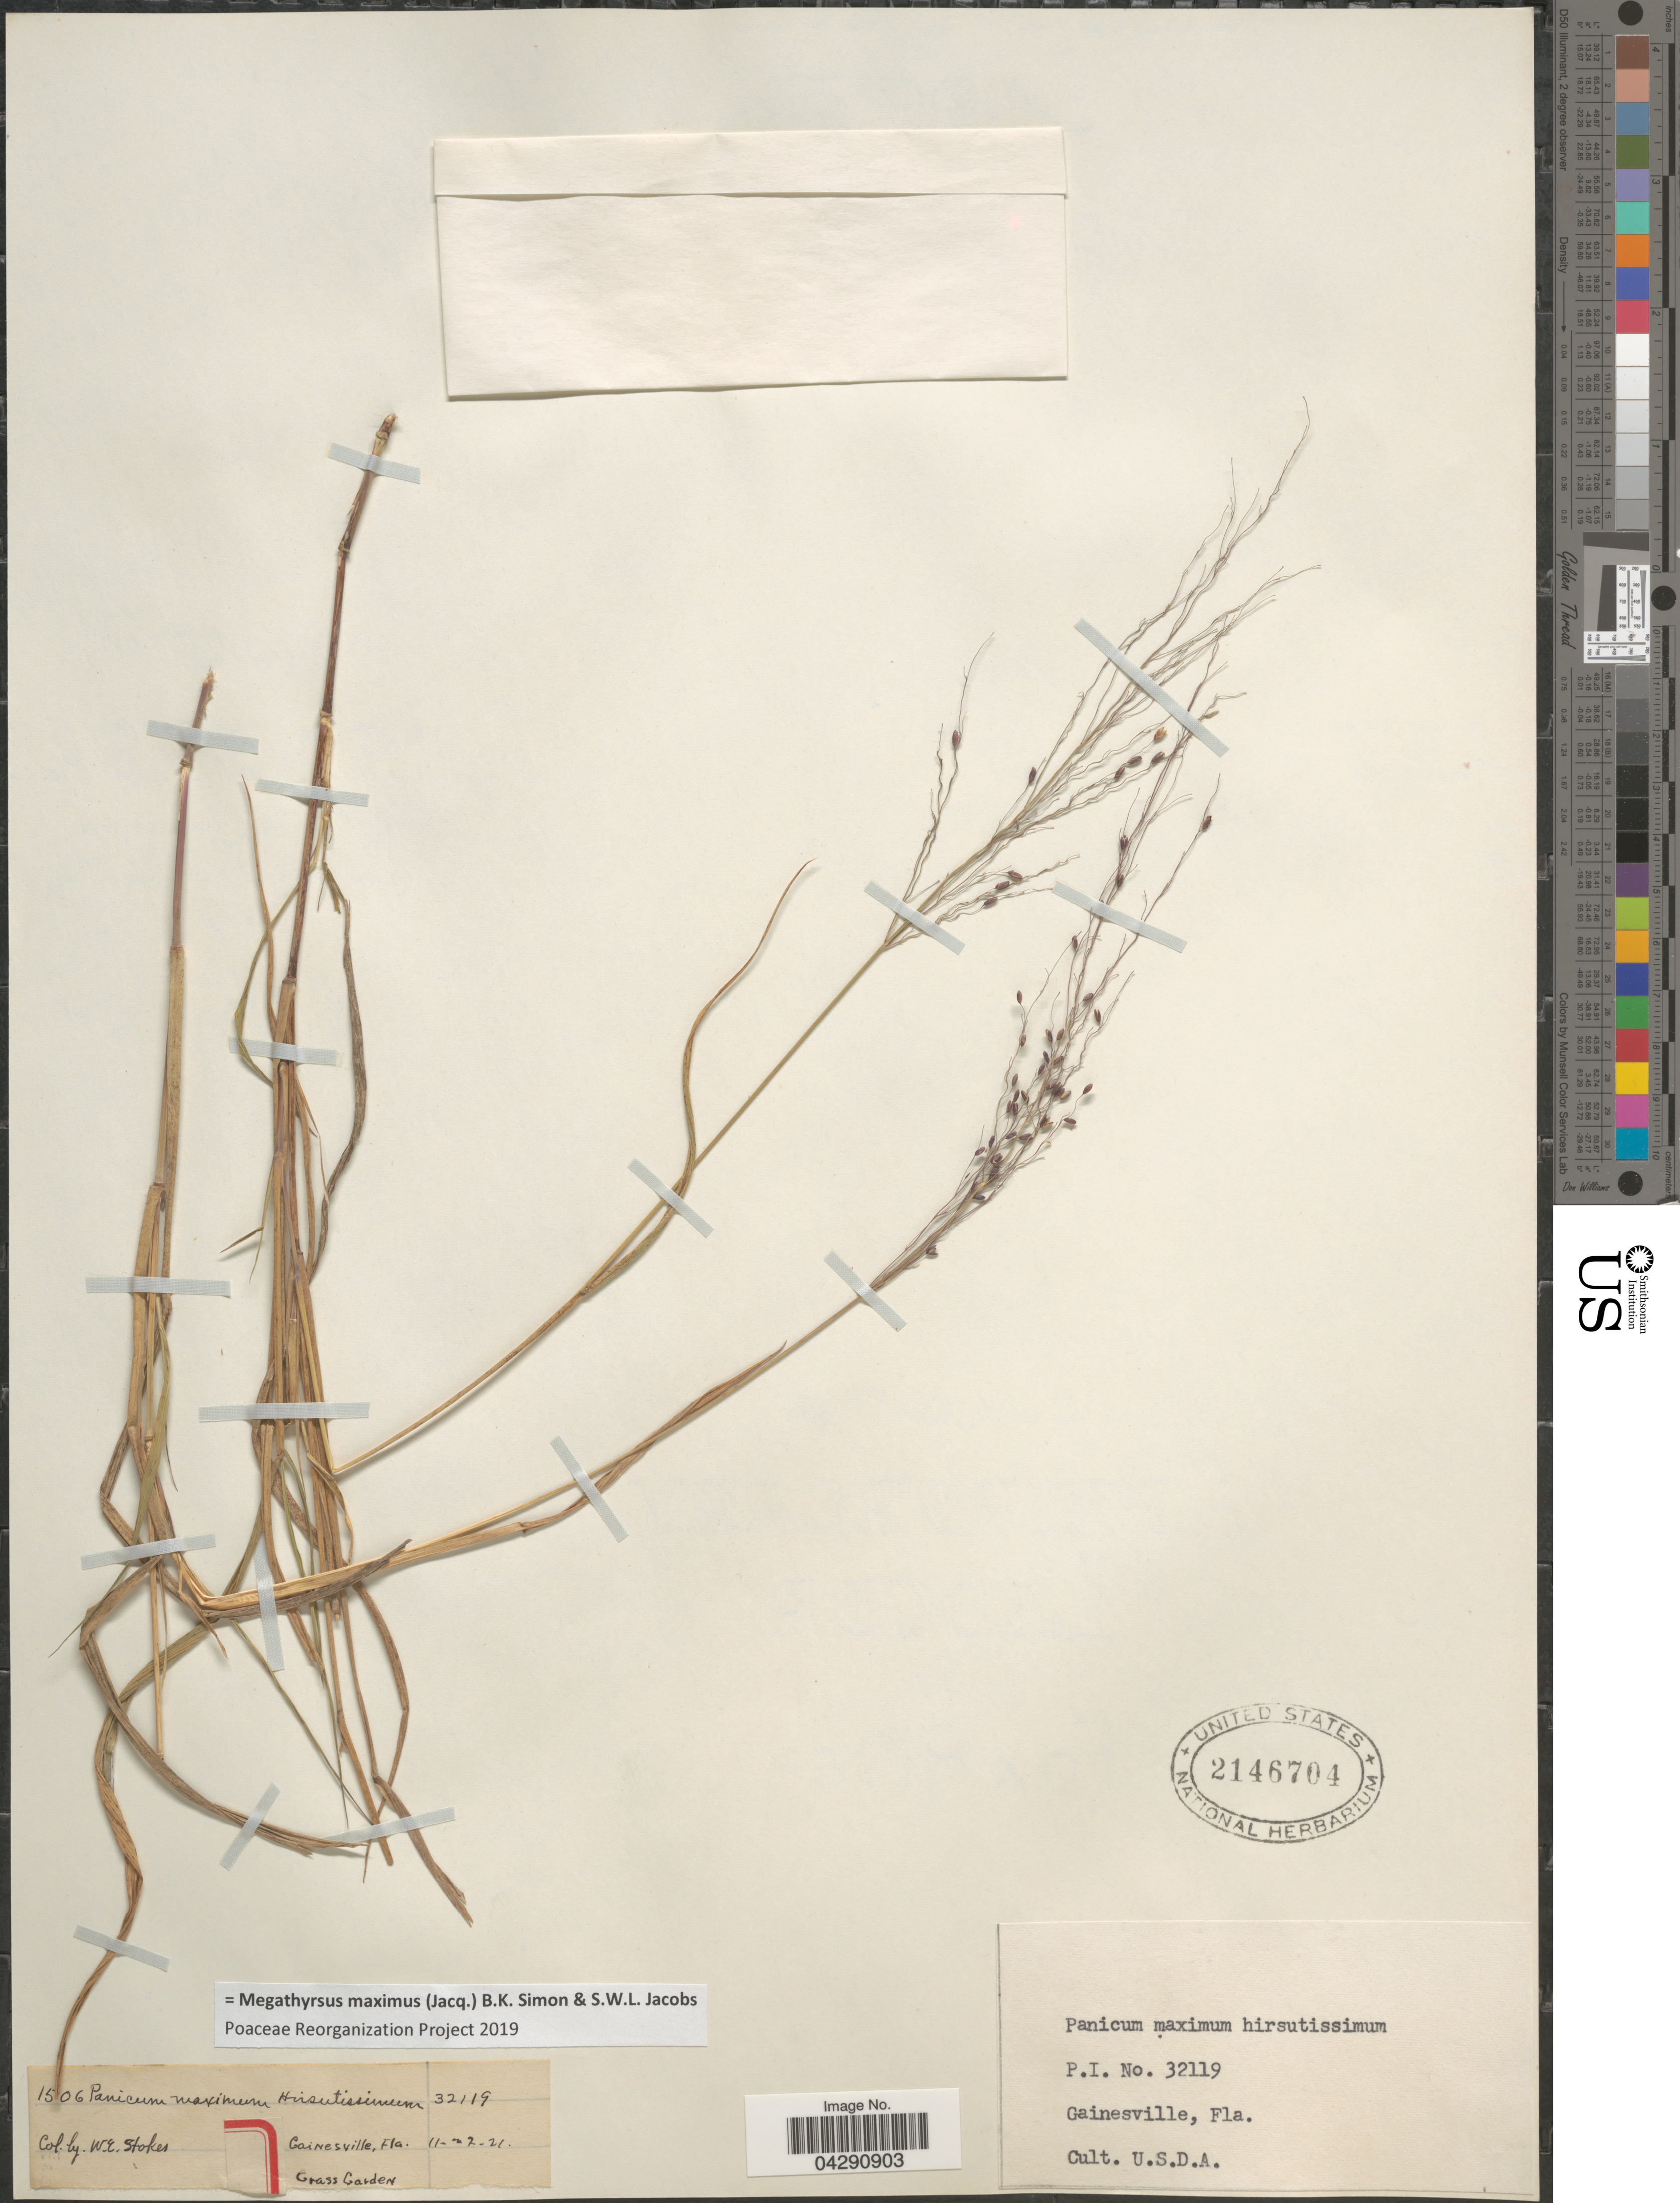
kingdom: Plantae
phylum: Tracheophyta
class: Liliopsida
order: Poales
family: Poaceae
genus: Megathyrsus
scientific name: Megathyrsus maximus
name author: (Jacq.) B.K. Simon & S.W.L. Jacobs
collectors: W. Stokes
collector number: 1506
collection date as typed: Transcribed d/m/y: 2/11/21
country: United States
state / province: Florida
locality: Gainesville. U.S.D.A.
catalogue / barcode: US 2146704